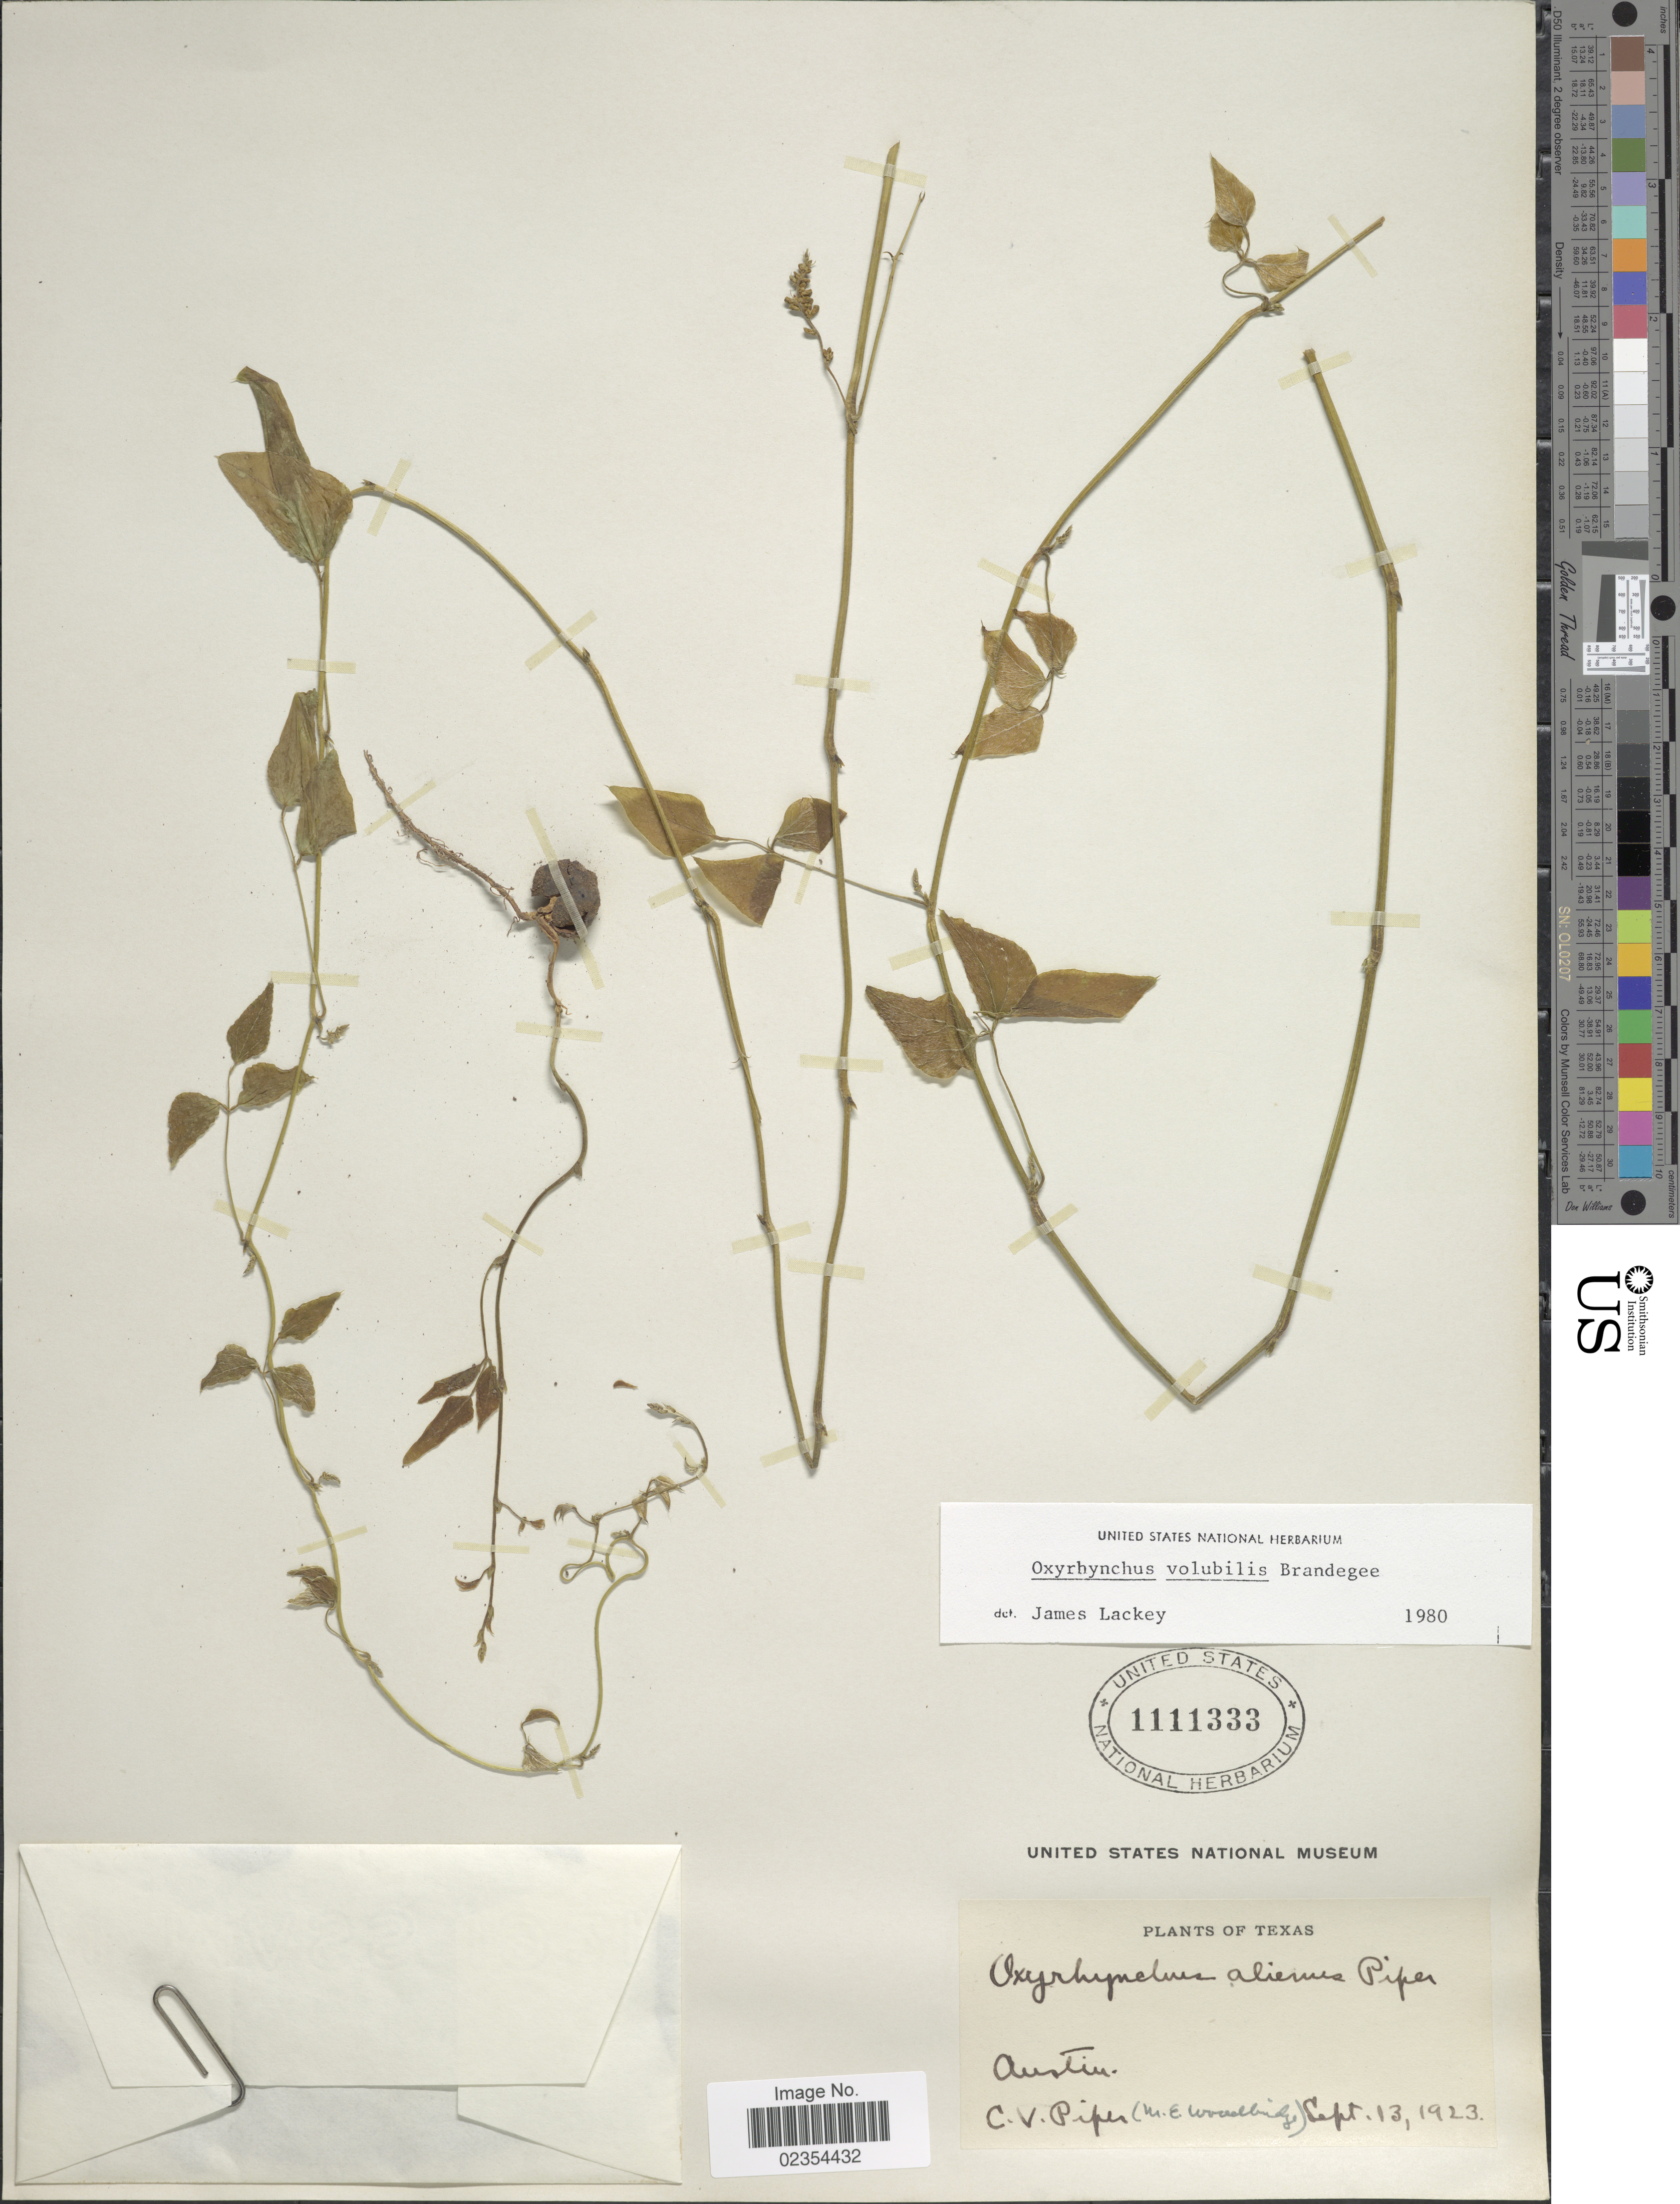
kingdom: Plantae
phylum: Tracheophyta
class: Magnoliopsida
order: Fabales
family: Fabaceae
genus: Oxyrhynchus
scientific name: Oxyrhynchus volubilis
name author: Brandegee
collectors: C. V. Piper & M. Woodbridge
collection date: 1923-09-13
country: United States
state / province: Texas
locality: Austin.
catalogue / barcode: US 1111333